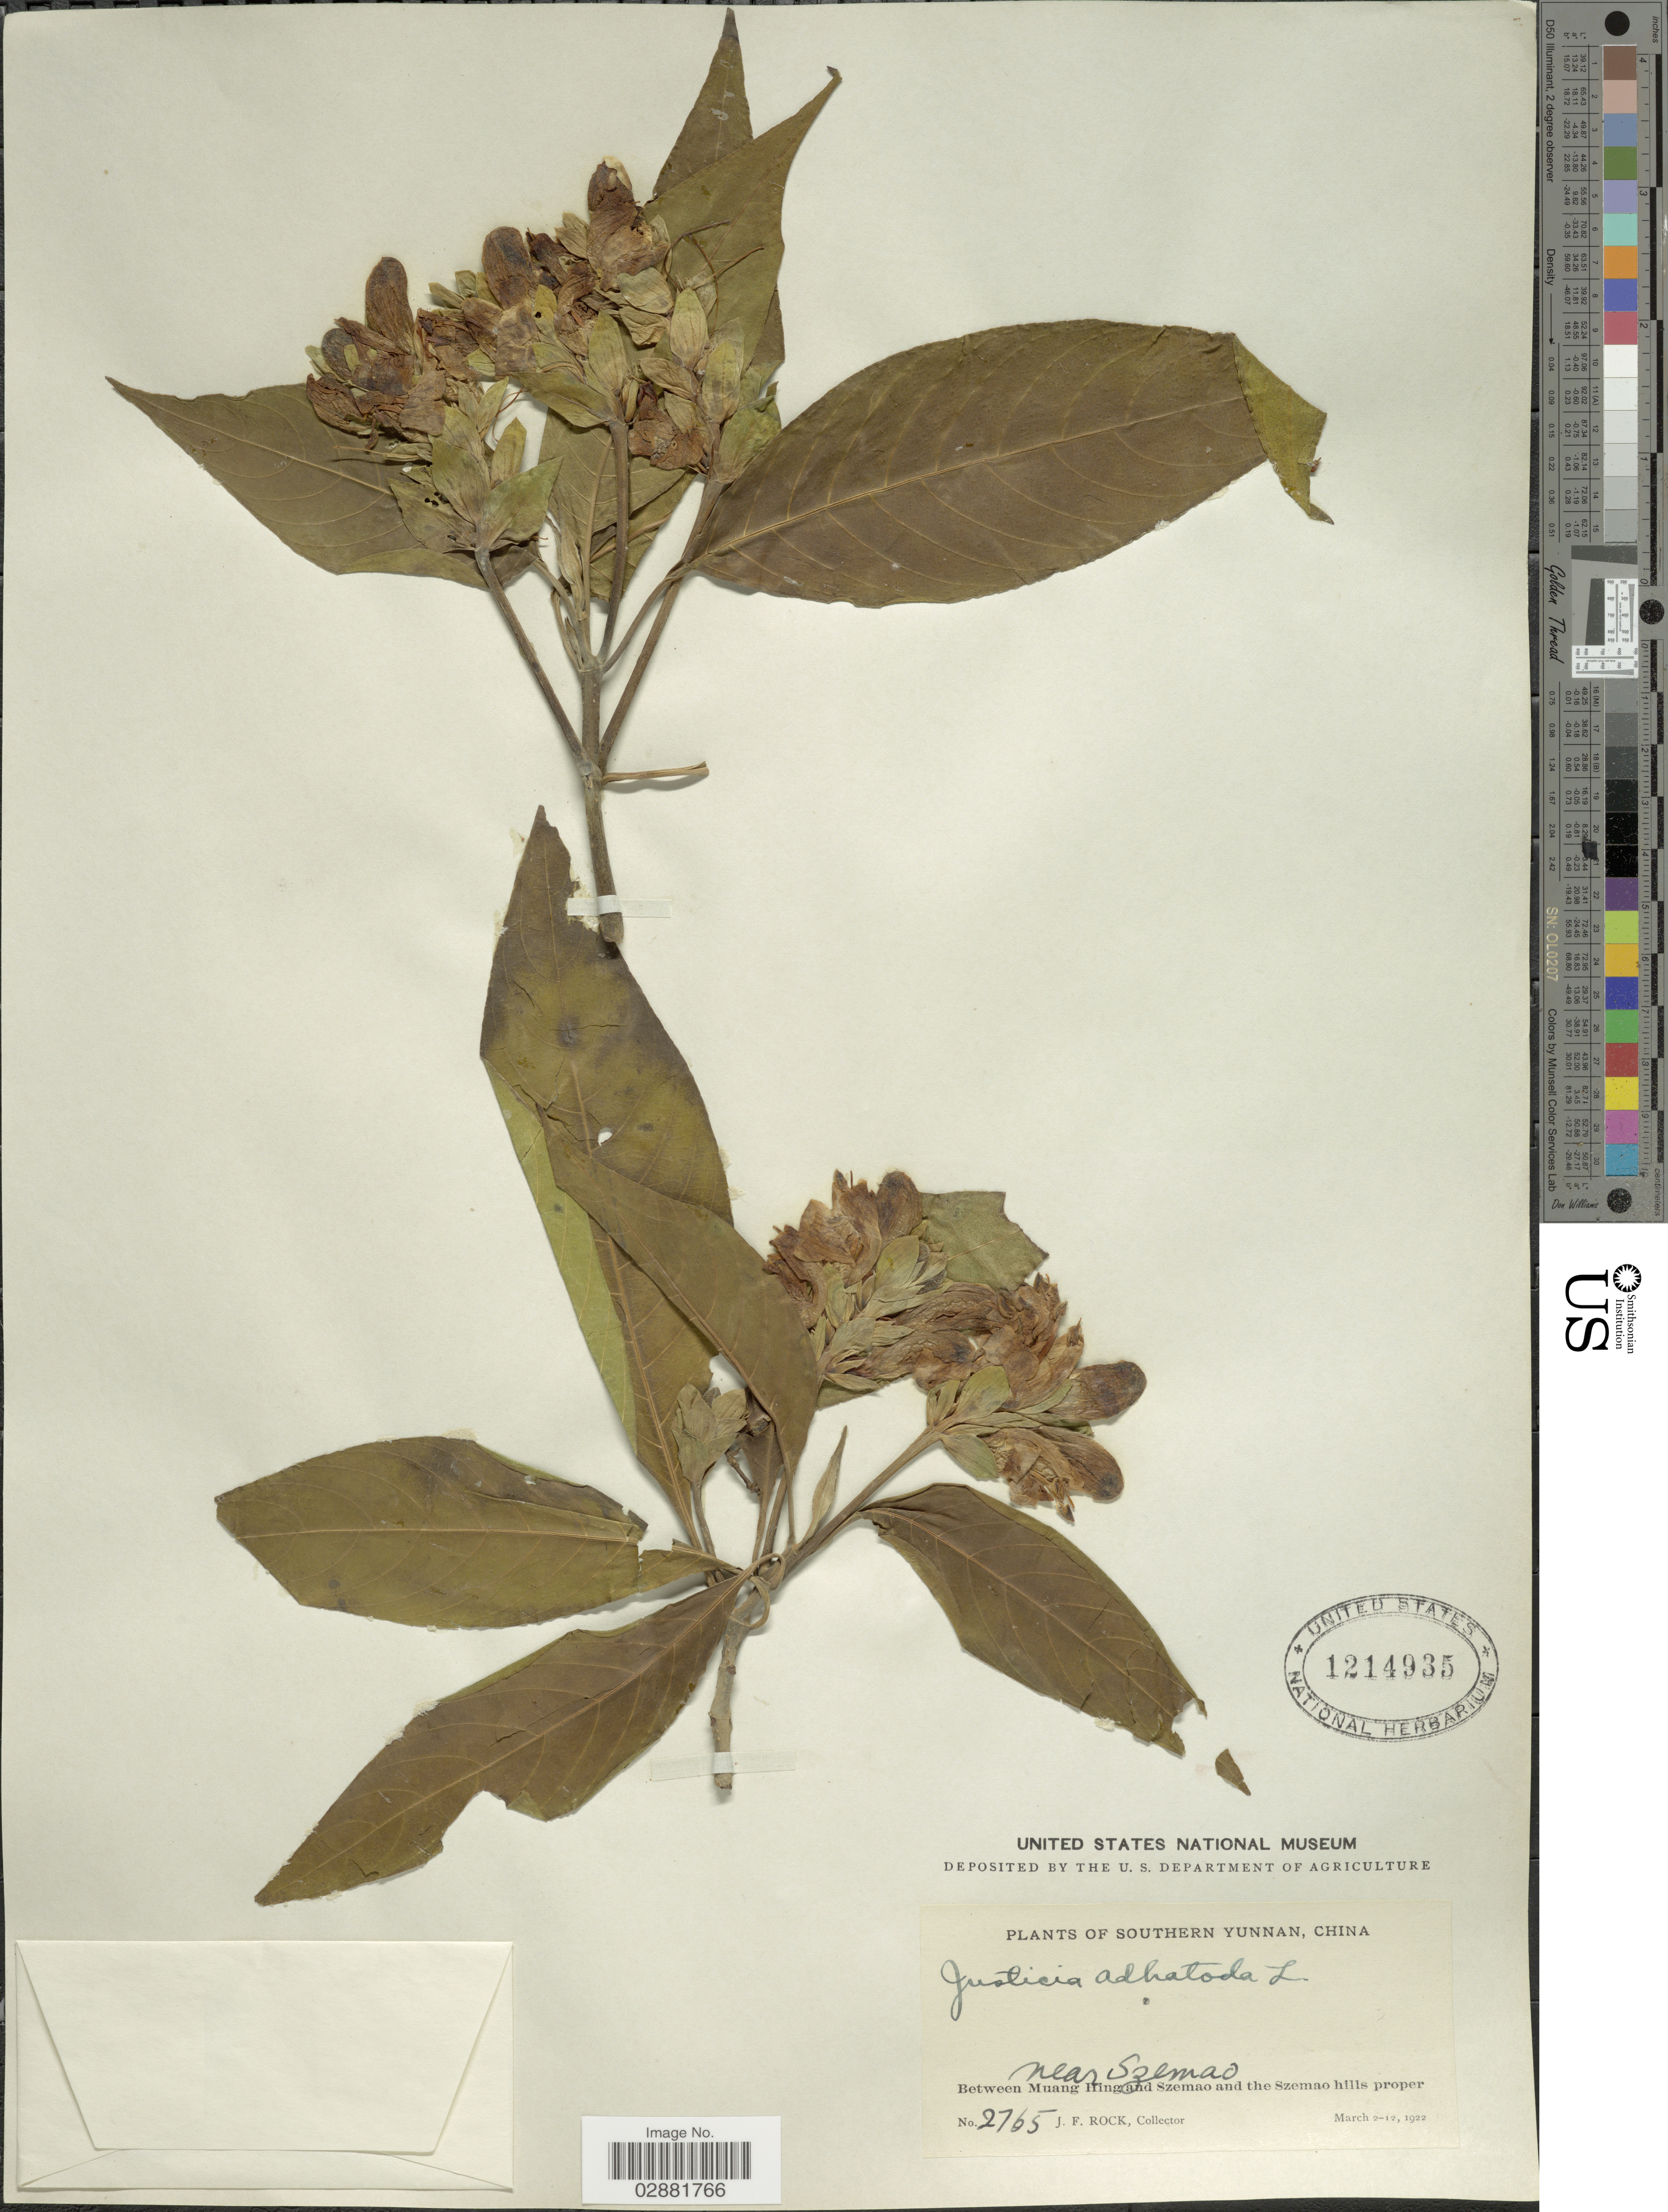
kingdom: Plantae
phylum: Tracheophyta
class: Magnoliopsida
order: Lamiales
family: Acanthaceae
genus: Justicia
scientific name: Justicia adhatoda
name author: L.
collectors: J. Rock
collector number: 2765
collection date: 1922-03-02/1922-03-12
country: China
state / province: Yunnan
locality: Southern Yunnan, Near Szemao, Between Muang Hing and Szemao and the Szemao hills proper.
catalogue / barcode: US 1214935